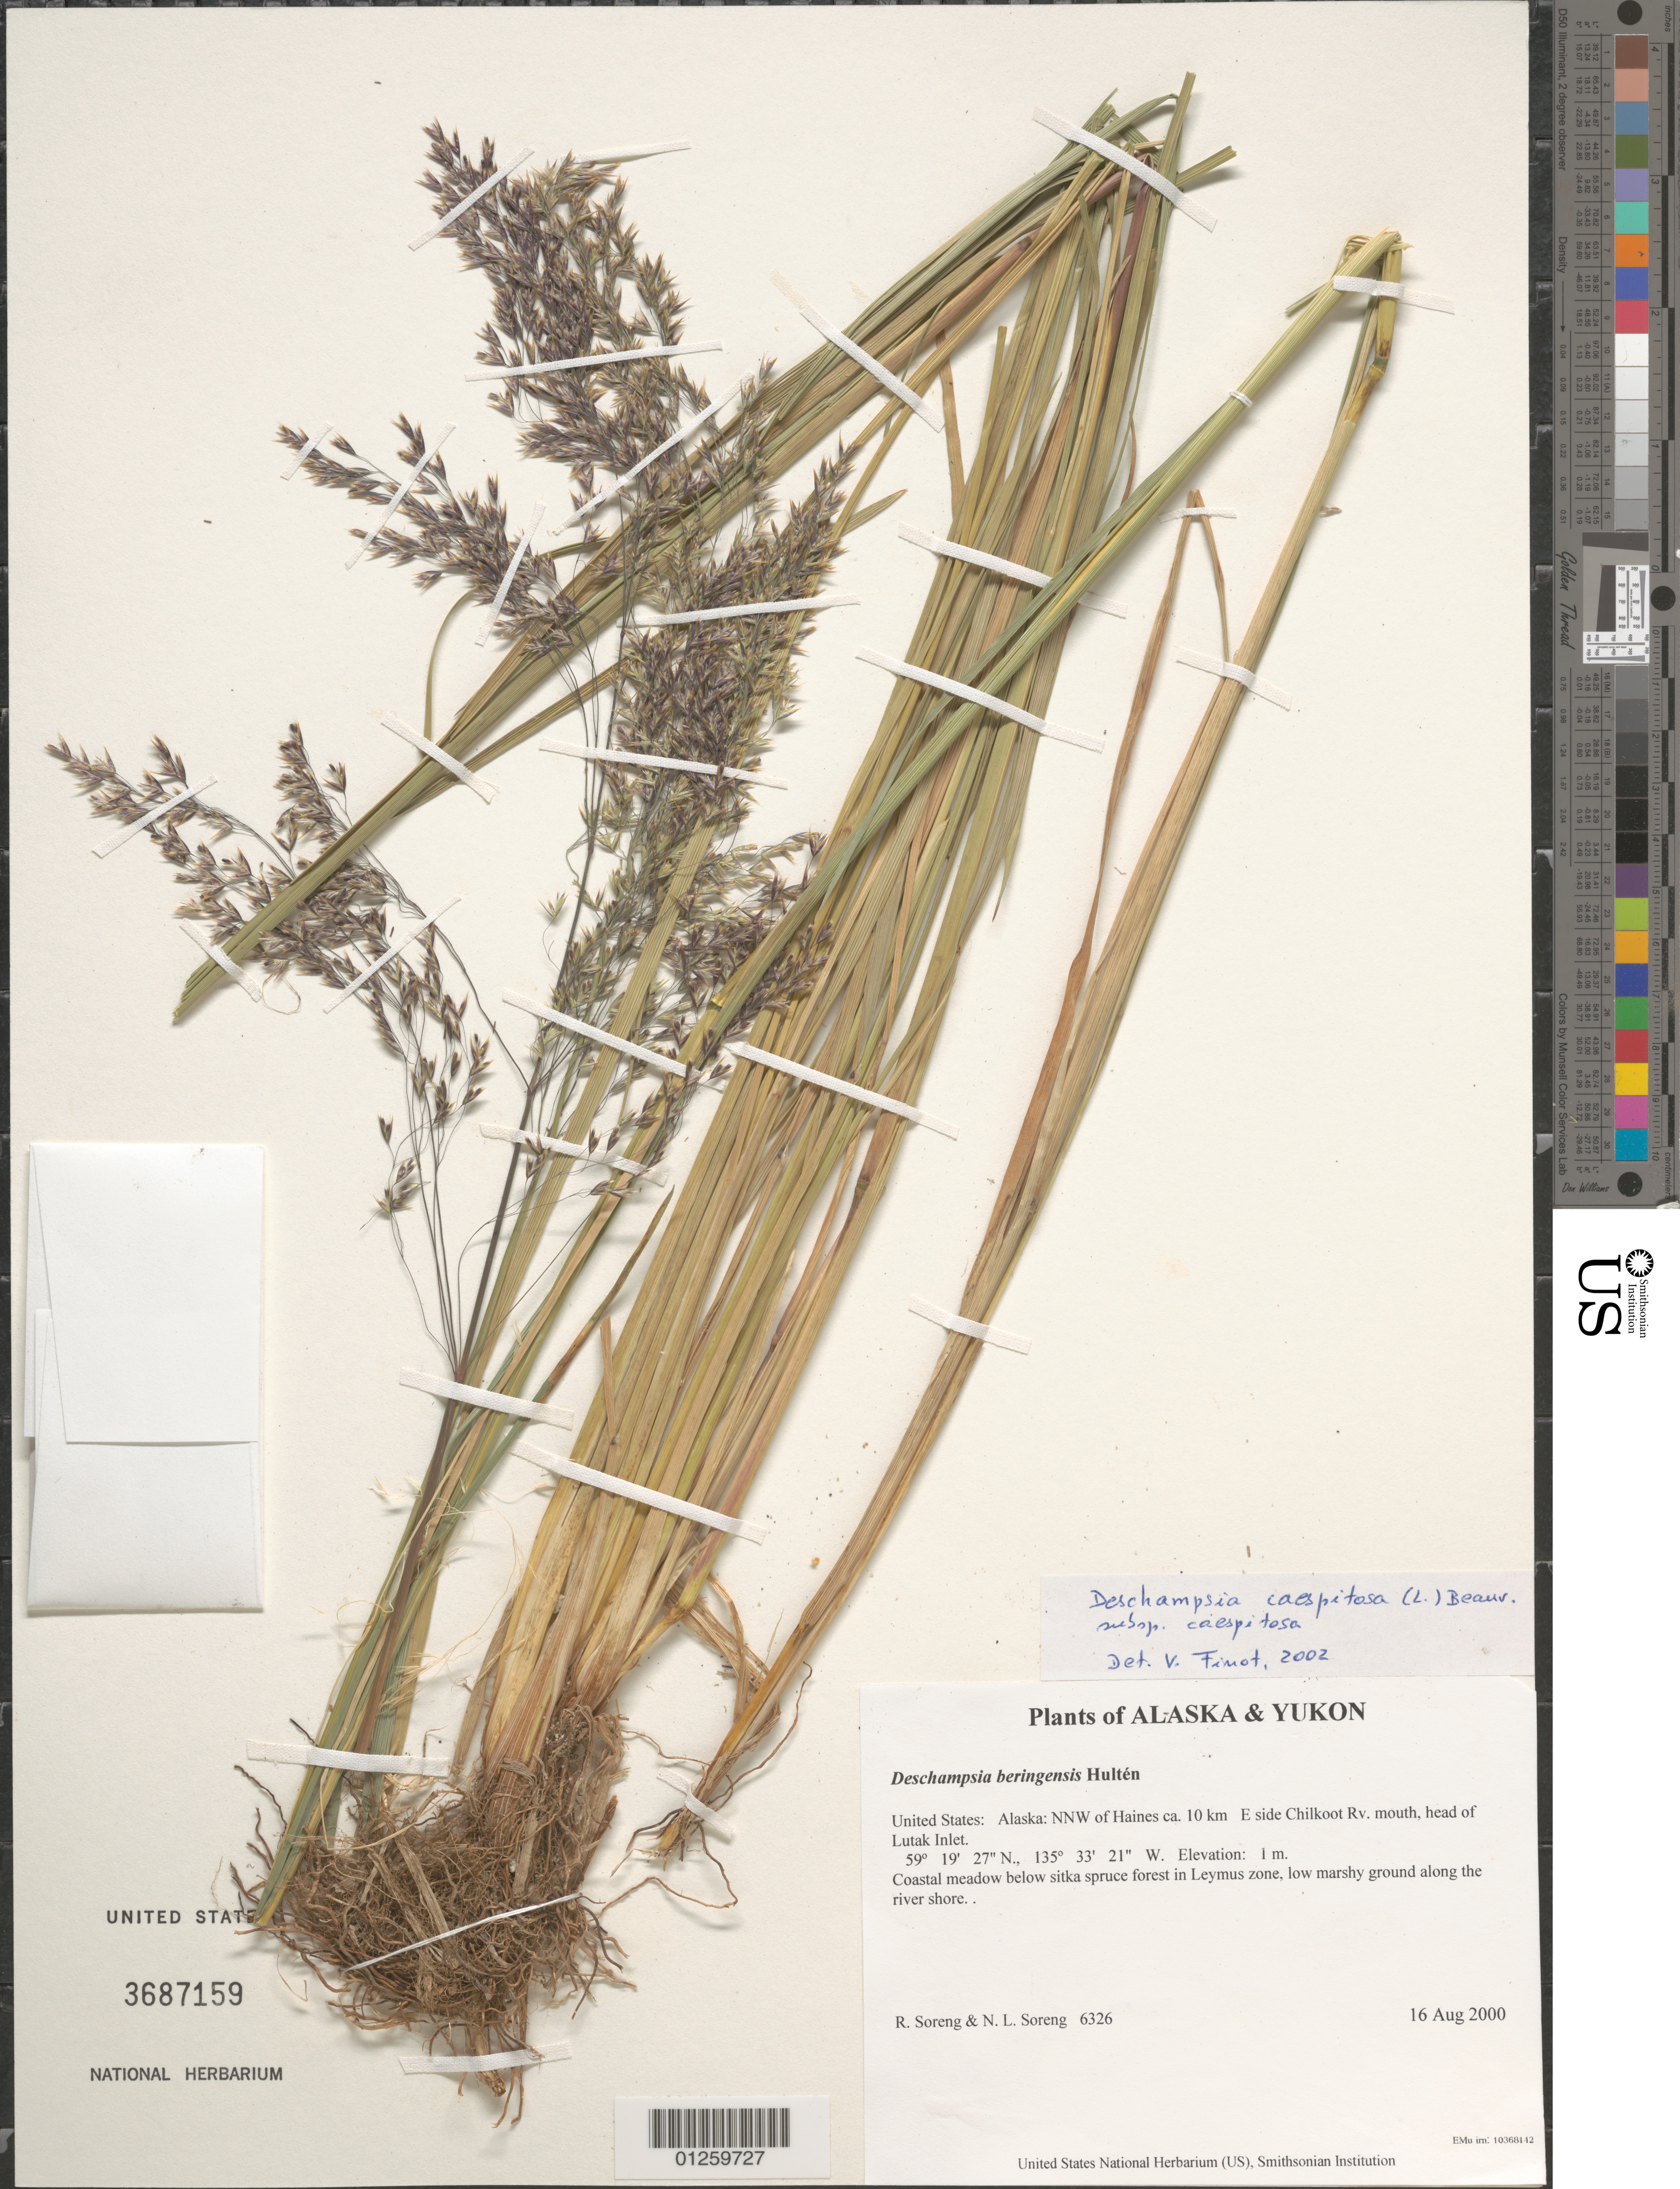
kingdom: Plantae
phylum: Tracheophyta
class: Liliopsida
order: Poales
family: Poaceae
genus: Deschampsia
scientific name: Deschampsia beringensis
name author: Hultén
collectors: R. J. Soreng & N. L. Soreng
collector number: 6326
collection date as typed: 16 Aug 2000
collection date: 2000-08-16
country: United States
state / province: Alaska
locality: NNW of Haines ca. 10 km E side Chilkoot Rv. mouth, head of Lutak Inlet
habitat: Coastal meadow below sitka spruce forest in Leymus zone, low marshy ground along the river shore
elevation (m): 1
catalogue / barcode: US 3687159